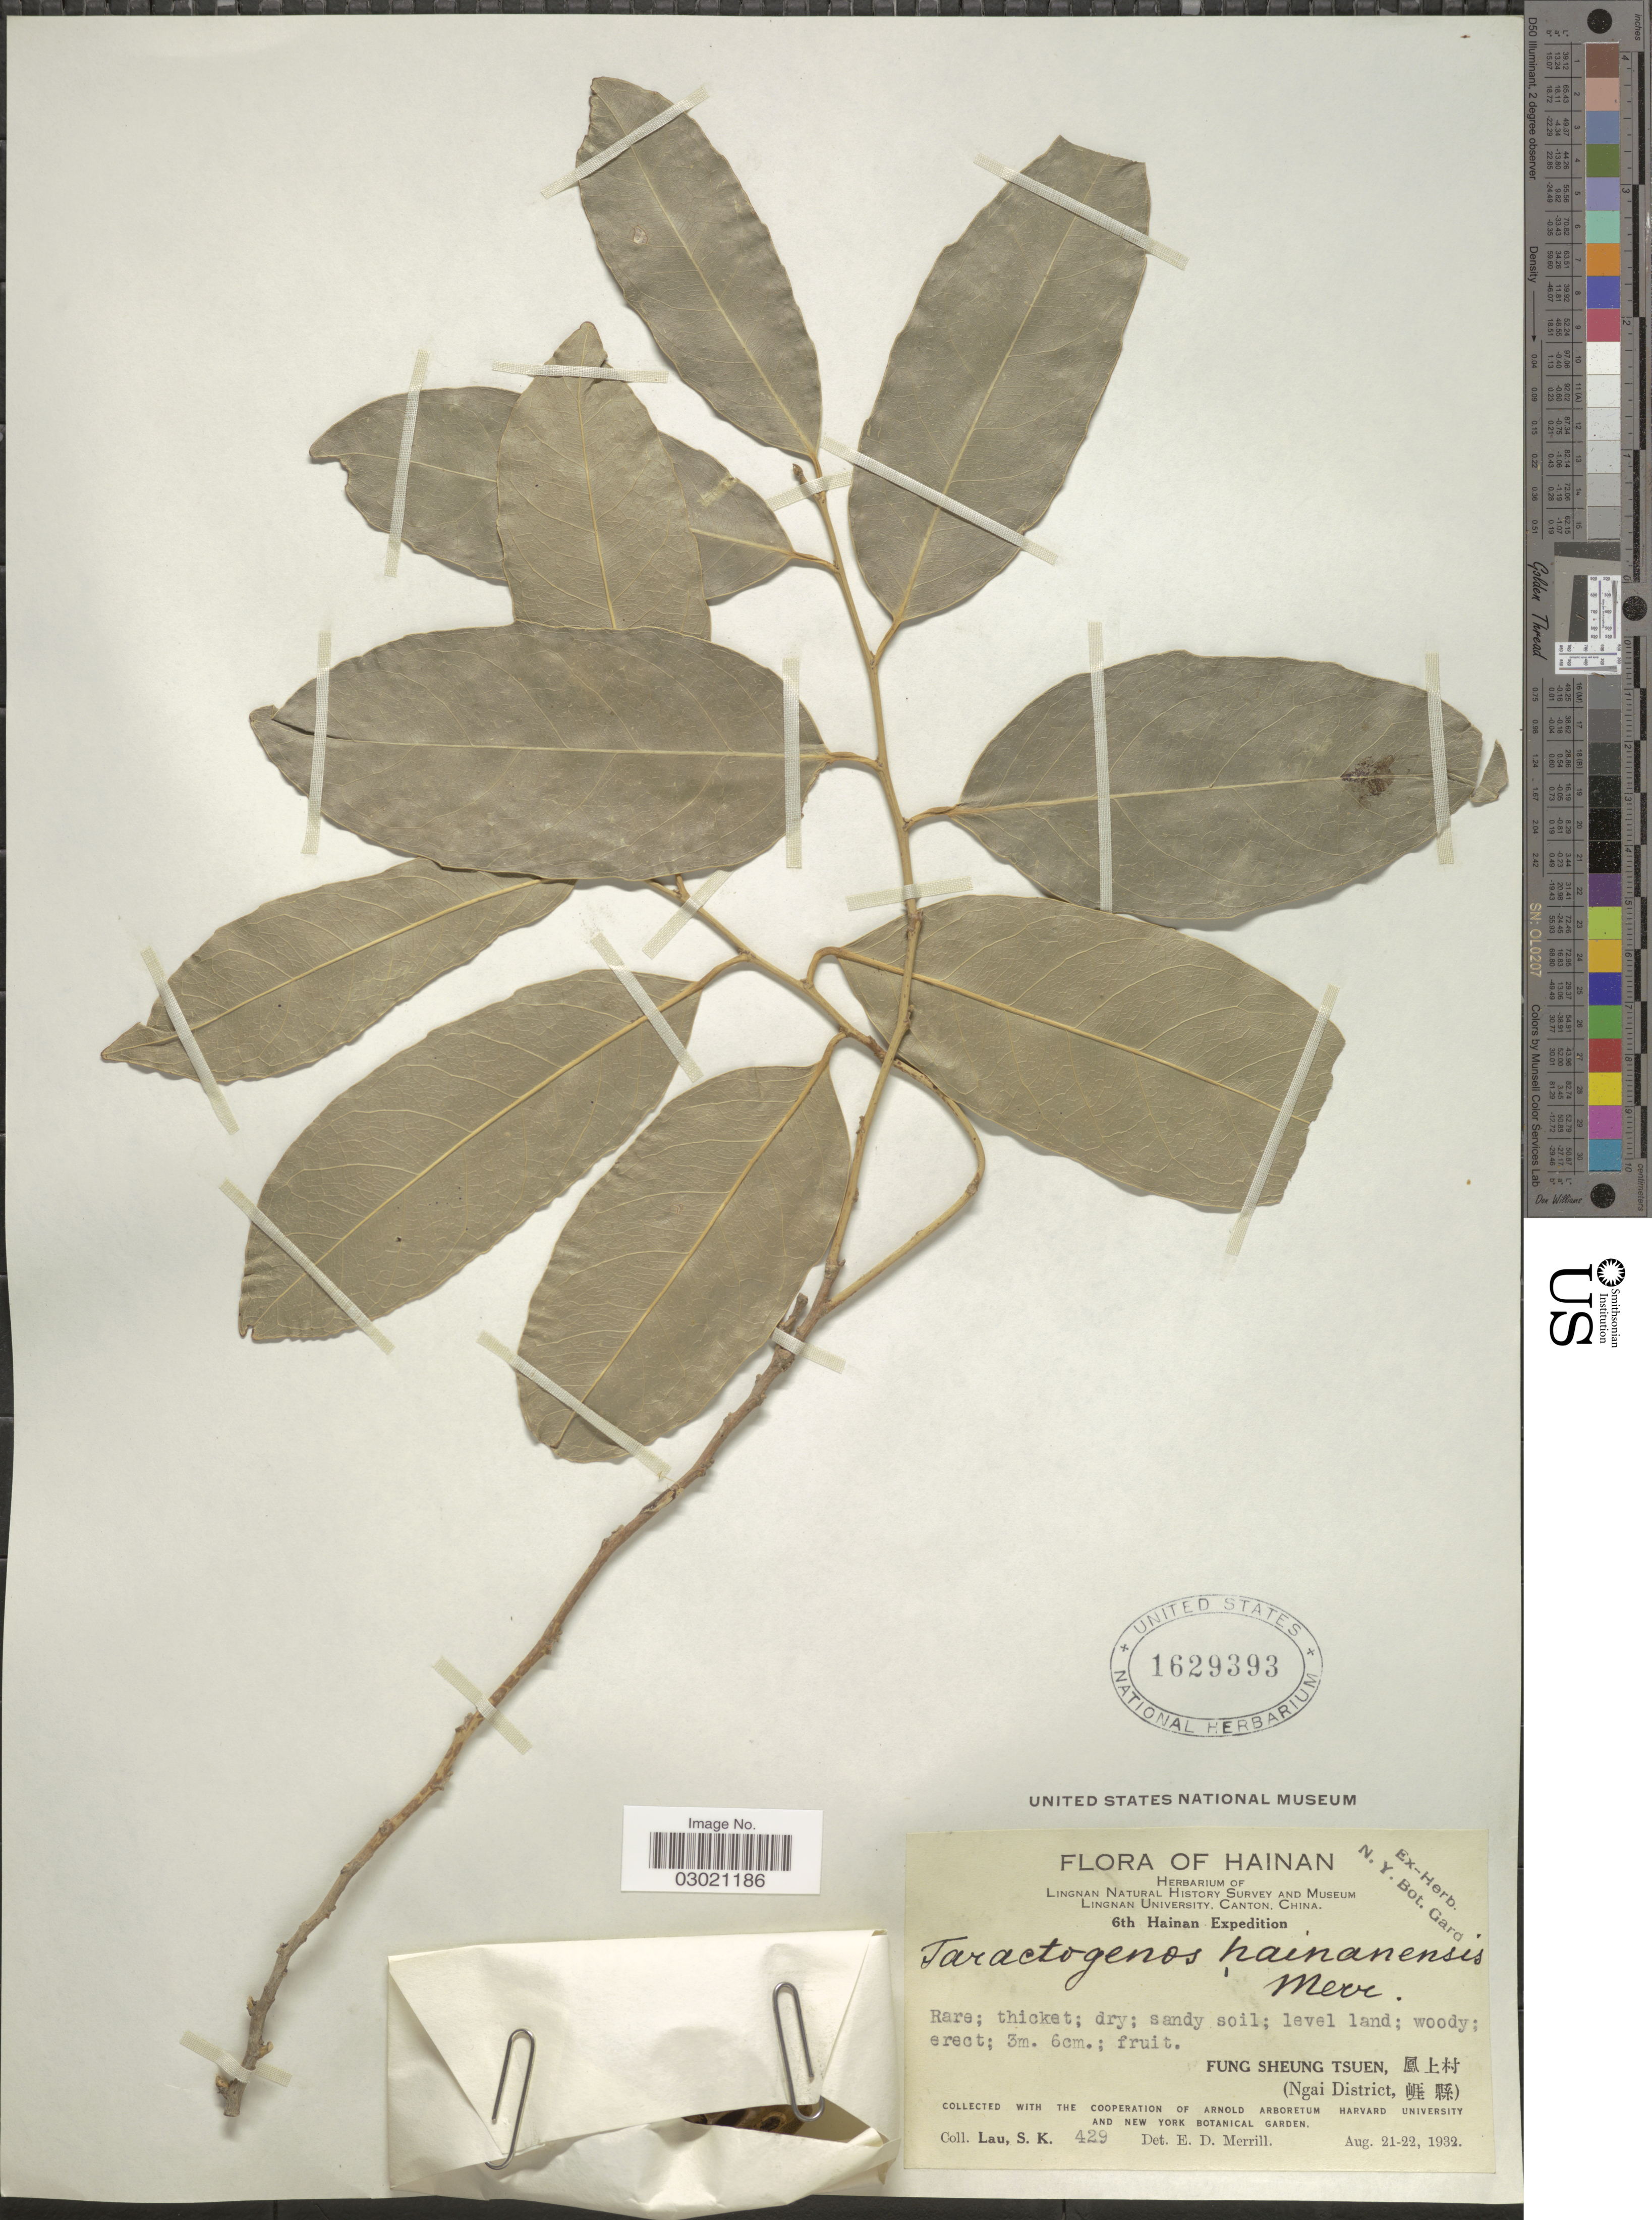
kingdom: Plantae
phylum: Tracheophyta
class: Magnoliopsida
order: Malpighiales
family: Achariaceae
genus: Hydnocarpus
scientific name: Hydnocarpus hainanensis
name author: (Merr.) Sleumer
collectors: S. K. Lau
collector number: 429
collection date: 1932-08-21/1932-08-22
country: China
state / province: Hainan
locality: Fung Sheung Tsuen, Ngai District.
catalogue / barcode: US 1629393